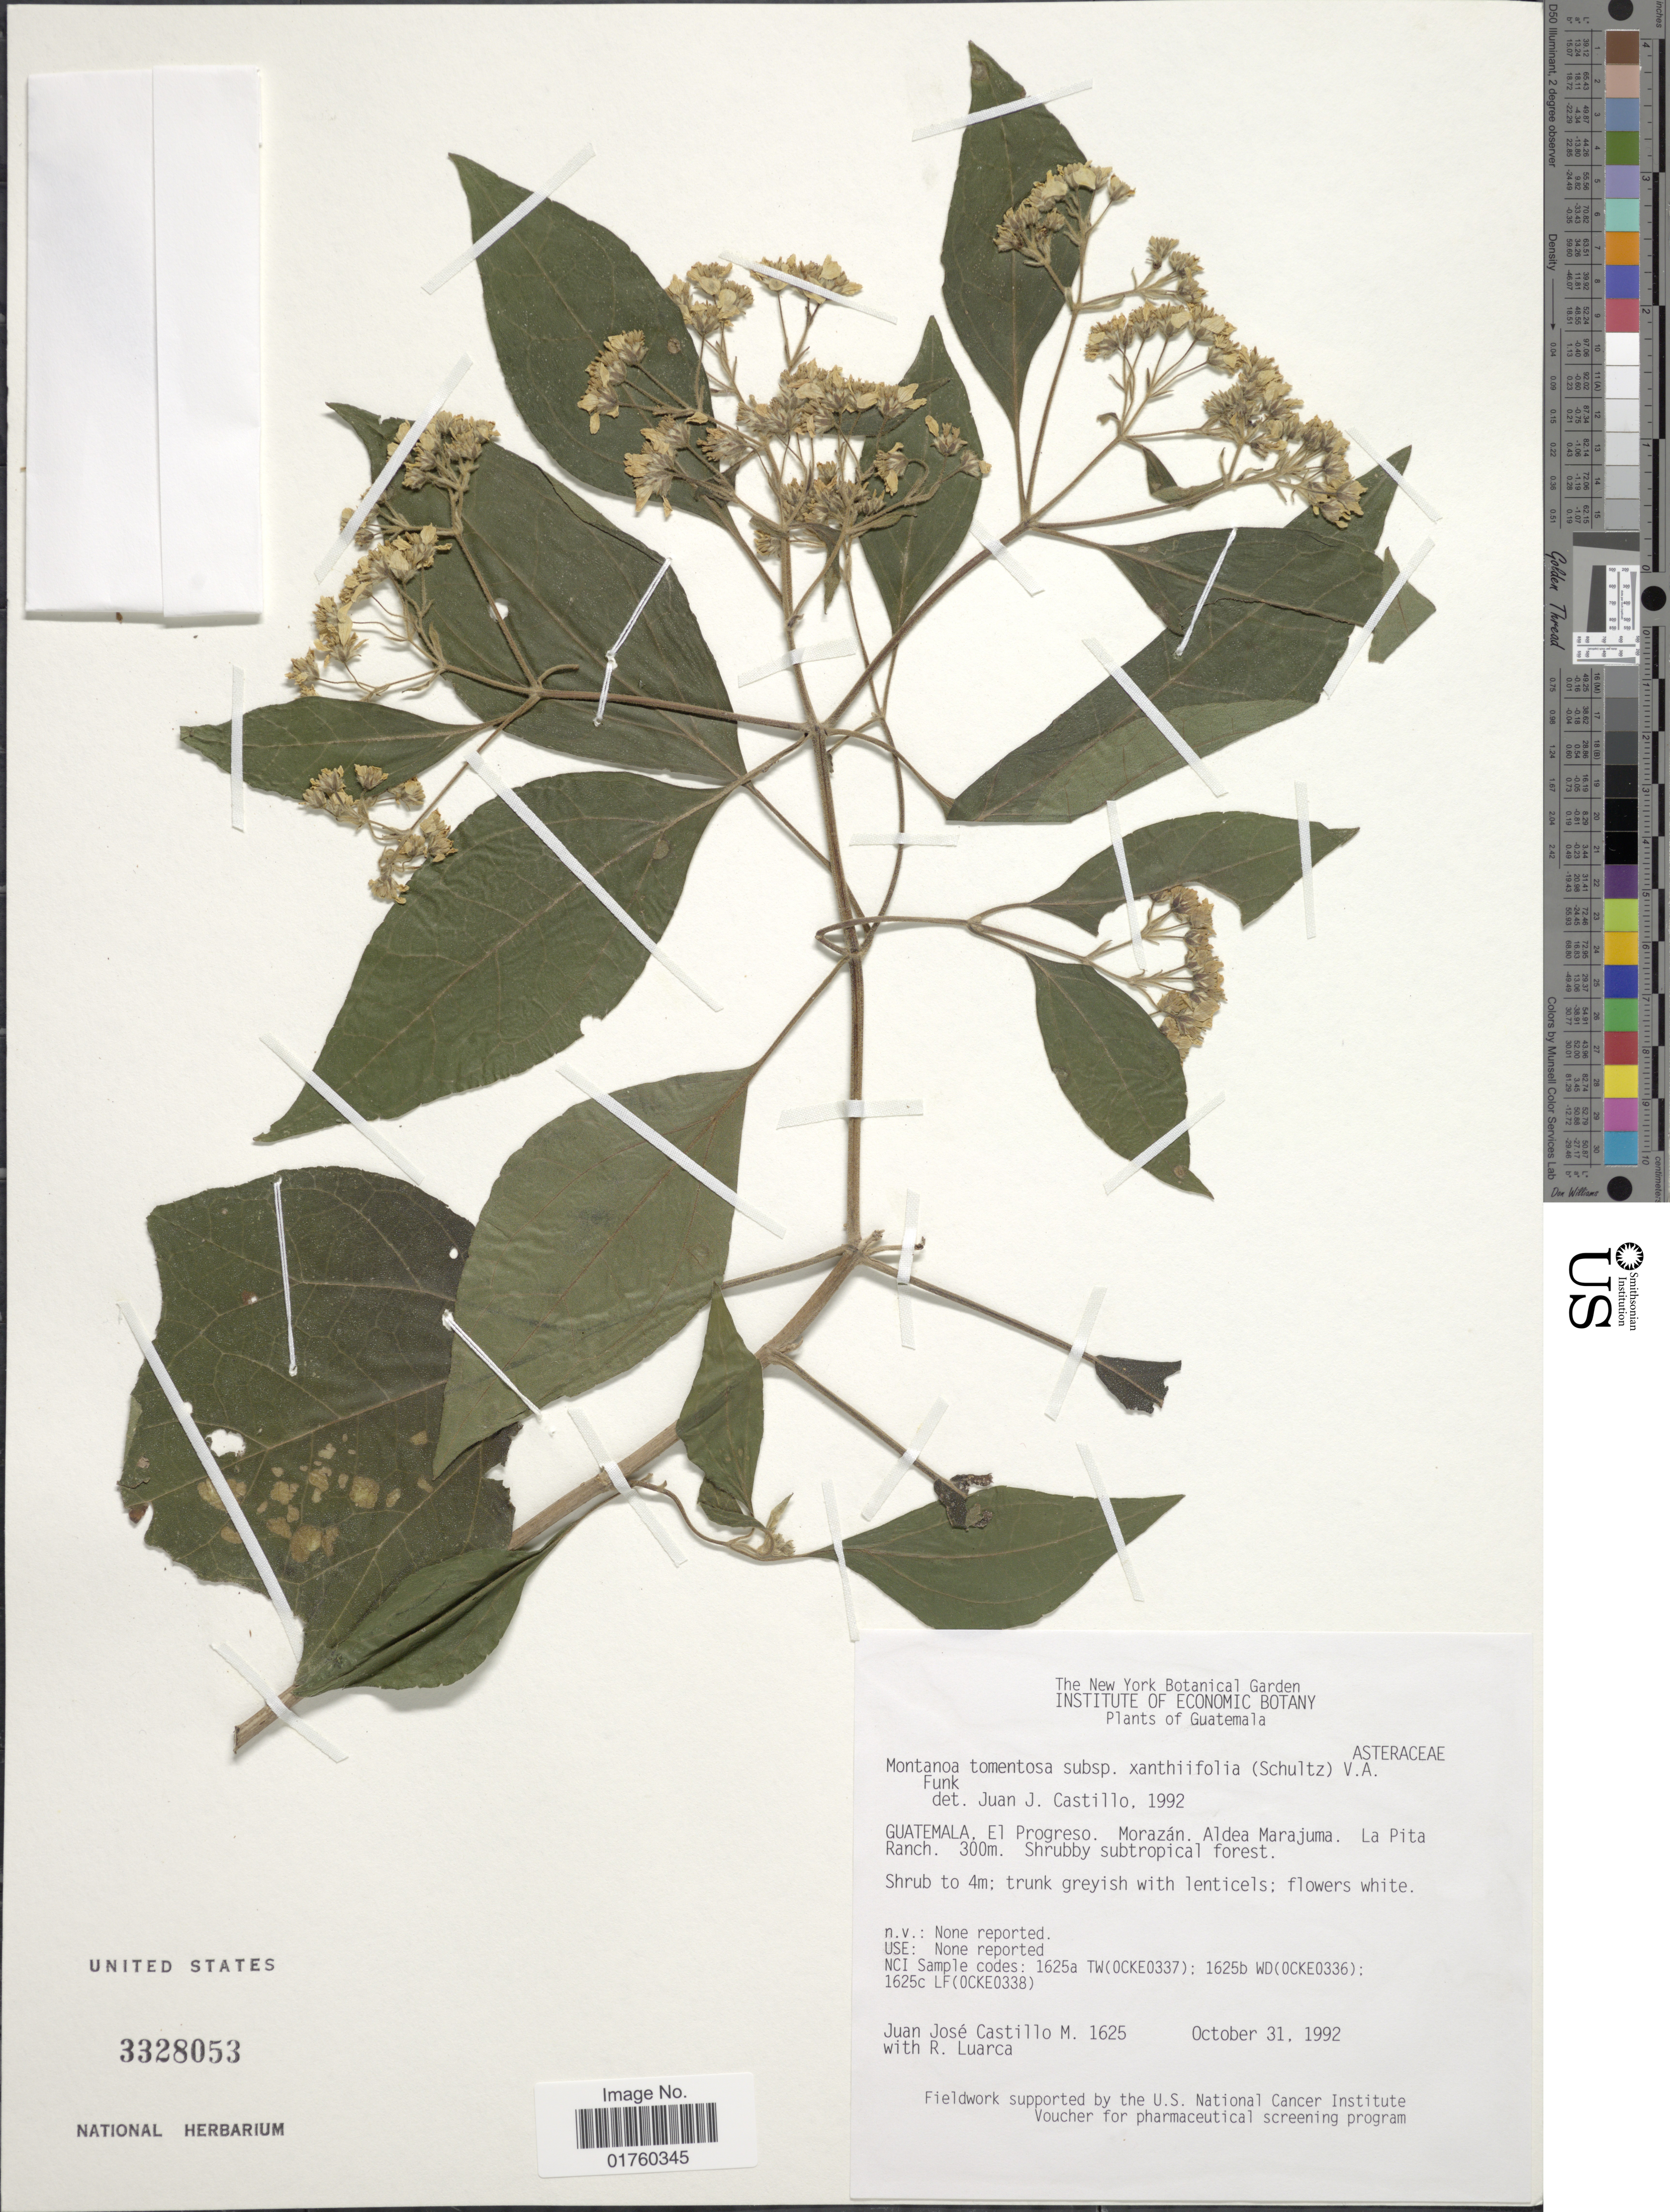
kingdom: Plantae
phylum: Tracheophyta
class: Magnoliopsida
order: Asterales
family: Asteraceae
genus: Montanoa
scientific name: Montanoa tomentosa subsp. xanthiifolia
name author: (Sch. Bip. in C. Koch) V.A. Funk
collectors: J. Castillo & R. Luarca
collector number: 1625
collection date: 1992-10-31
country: Guatemala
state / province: El Progreso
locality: Morazan, Aldea Marajuma, La Pita Ranch.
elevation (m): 300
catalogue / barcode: US 3328053